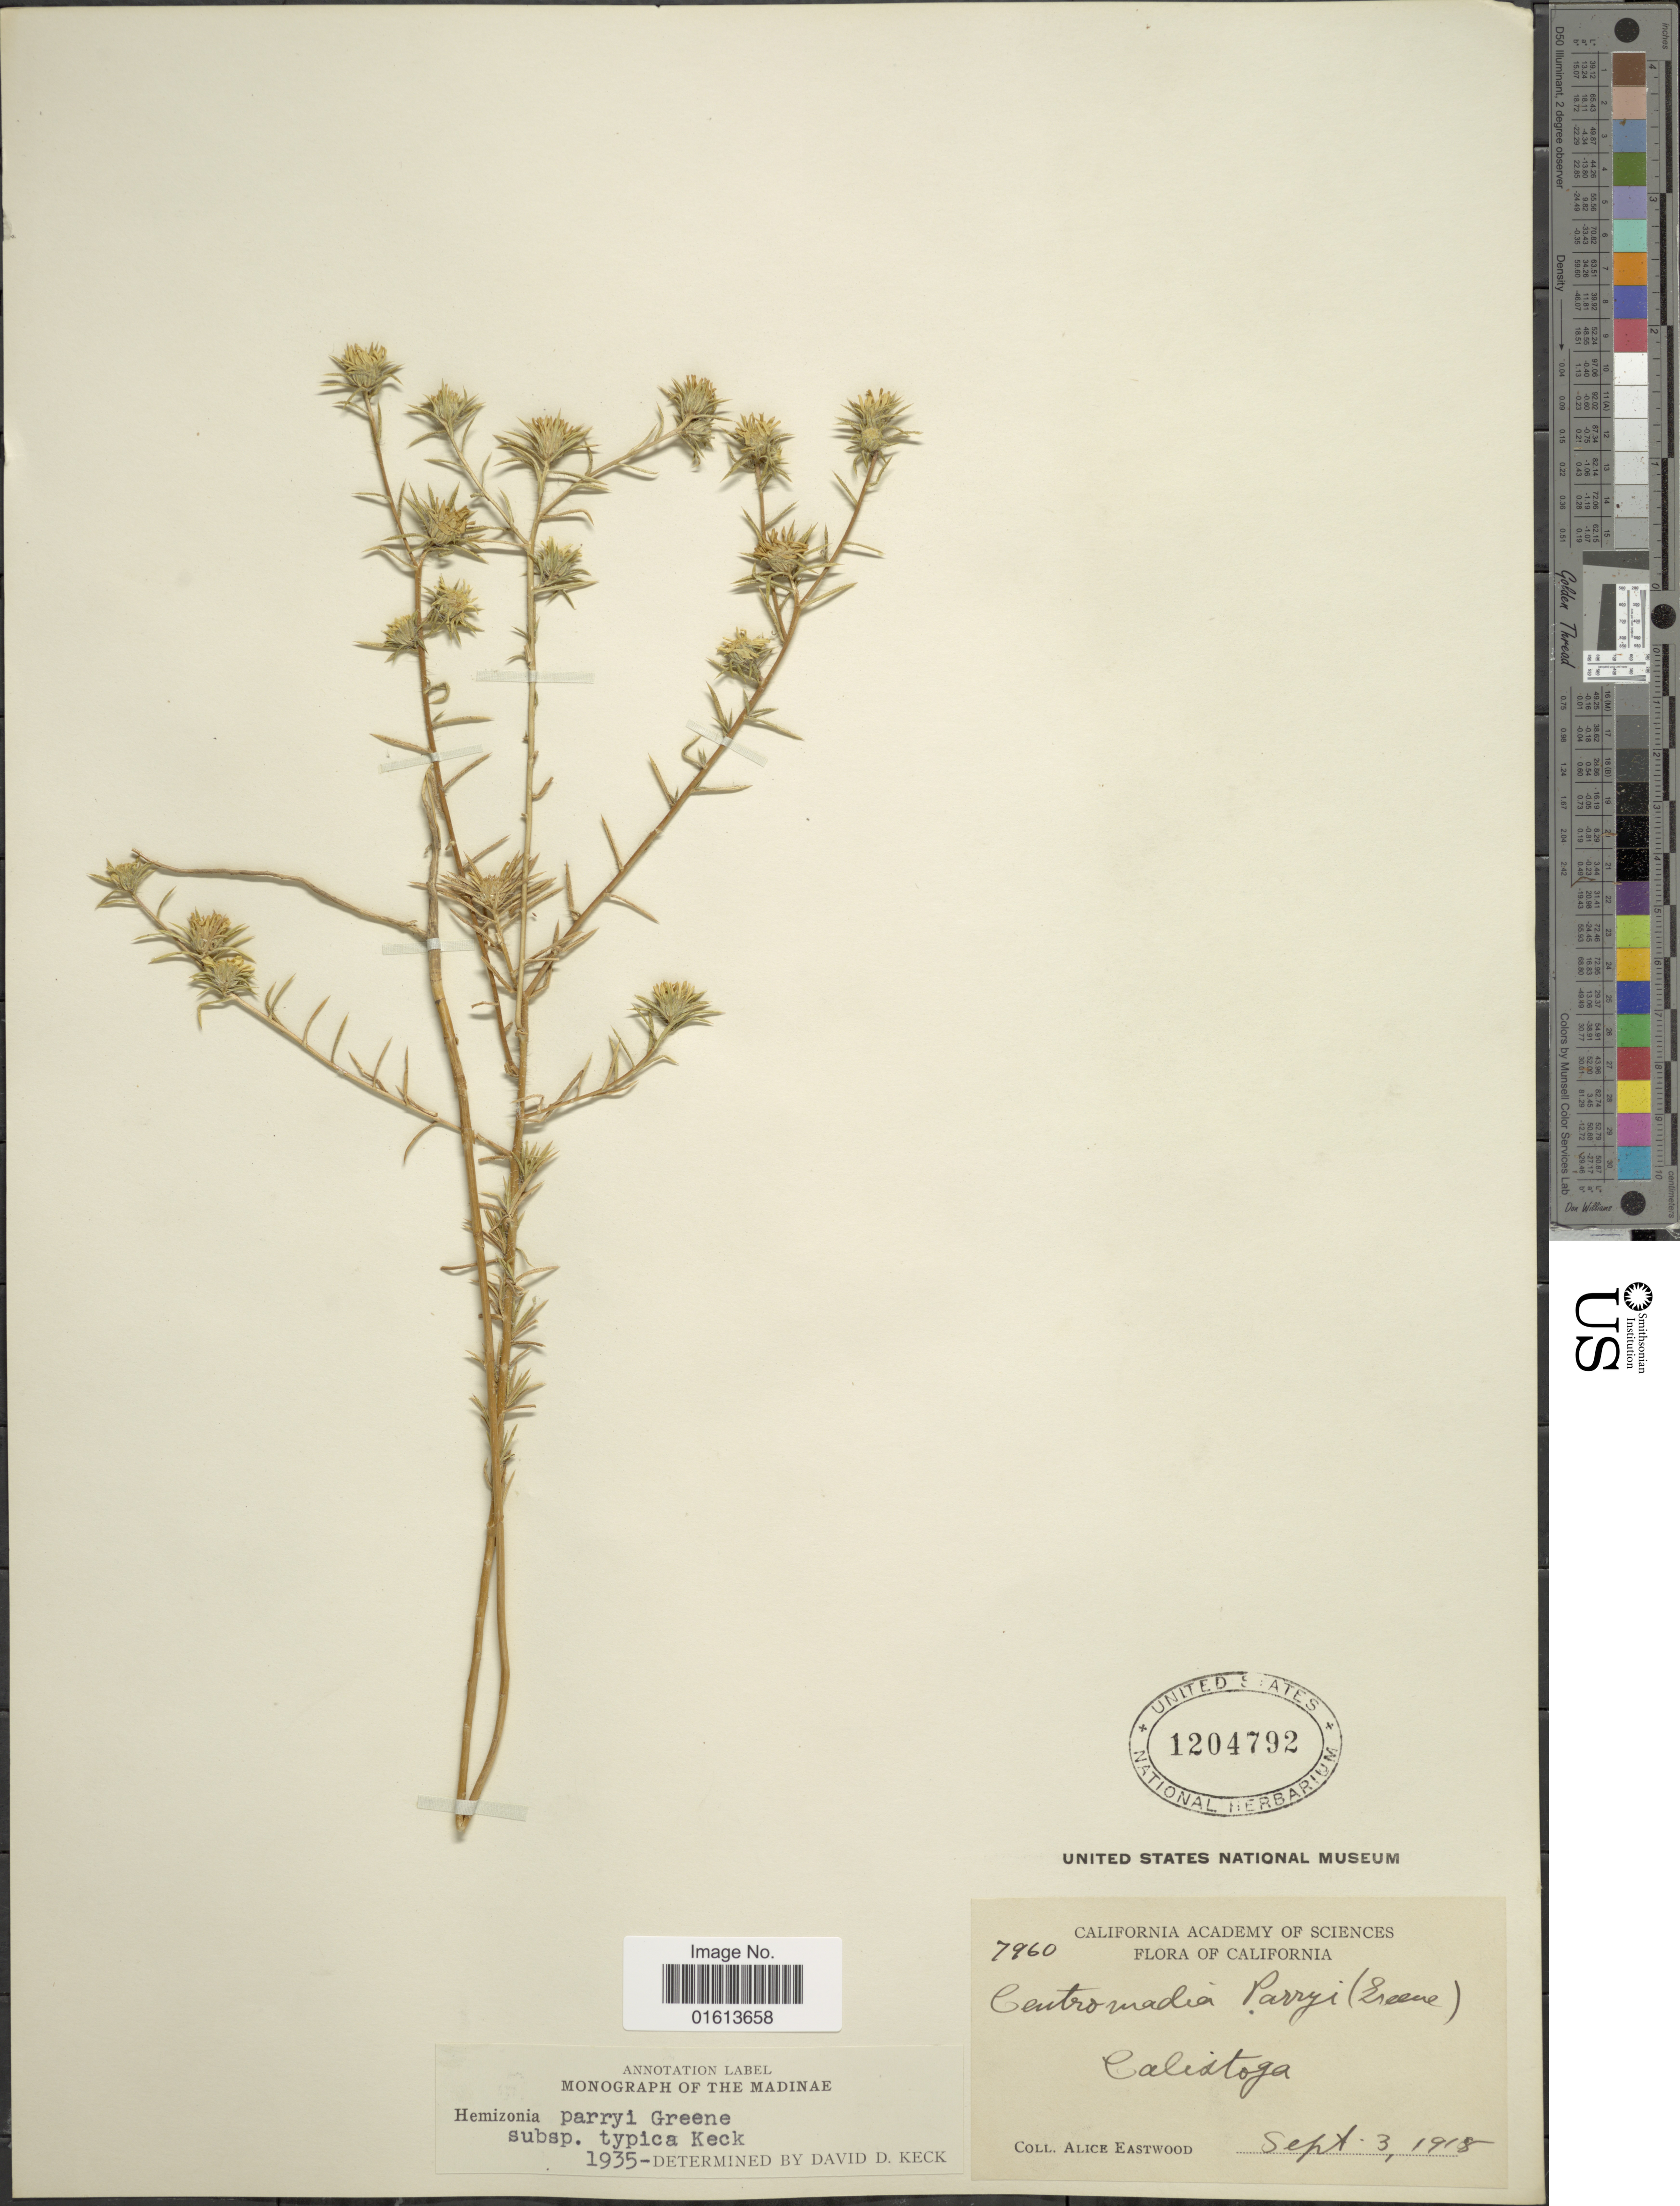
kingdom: Plantae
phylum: Tracheophyta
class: Magnoliopsida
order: Asterales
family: Asteraceae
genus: Centromadia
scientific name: Centromadia parryi subsp. parryi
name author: (Greene) Greene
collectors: A. Eastwood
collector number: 7960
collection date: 1918-09-03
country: United States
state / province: California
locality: Calistoga.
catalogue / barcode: US 1204792